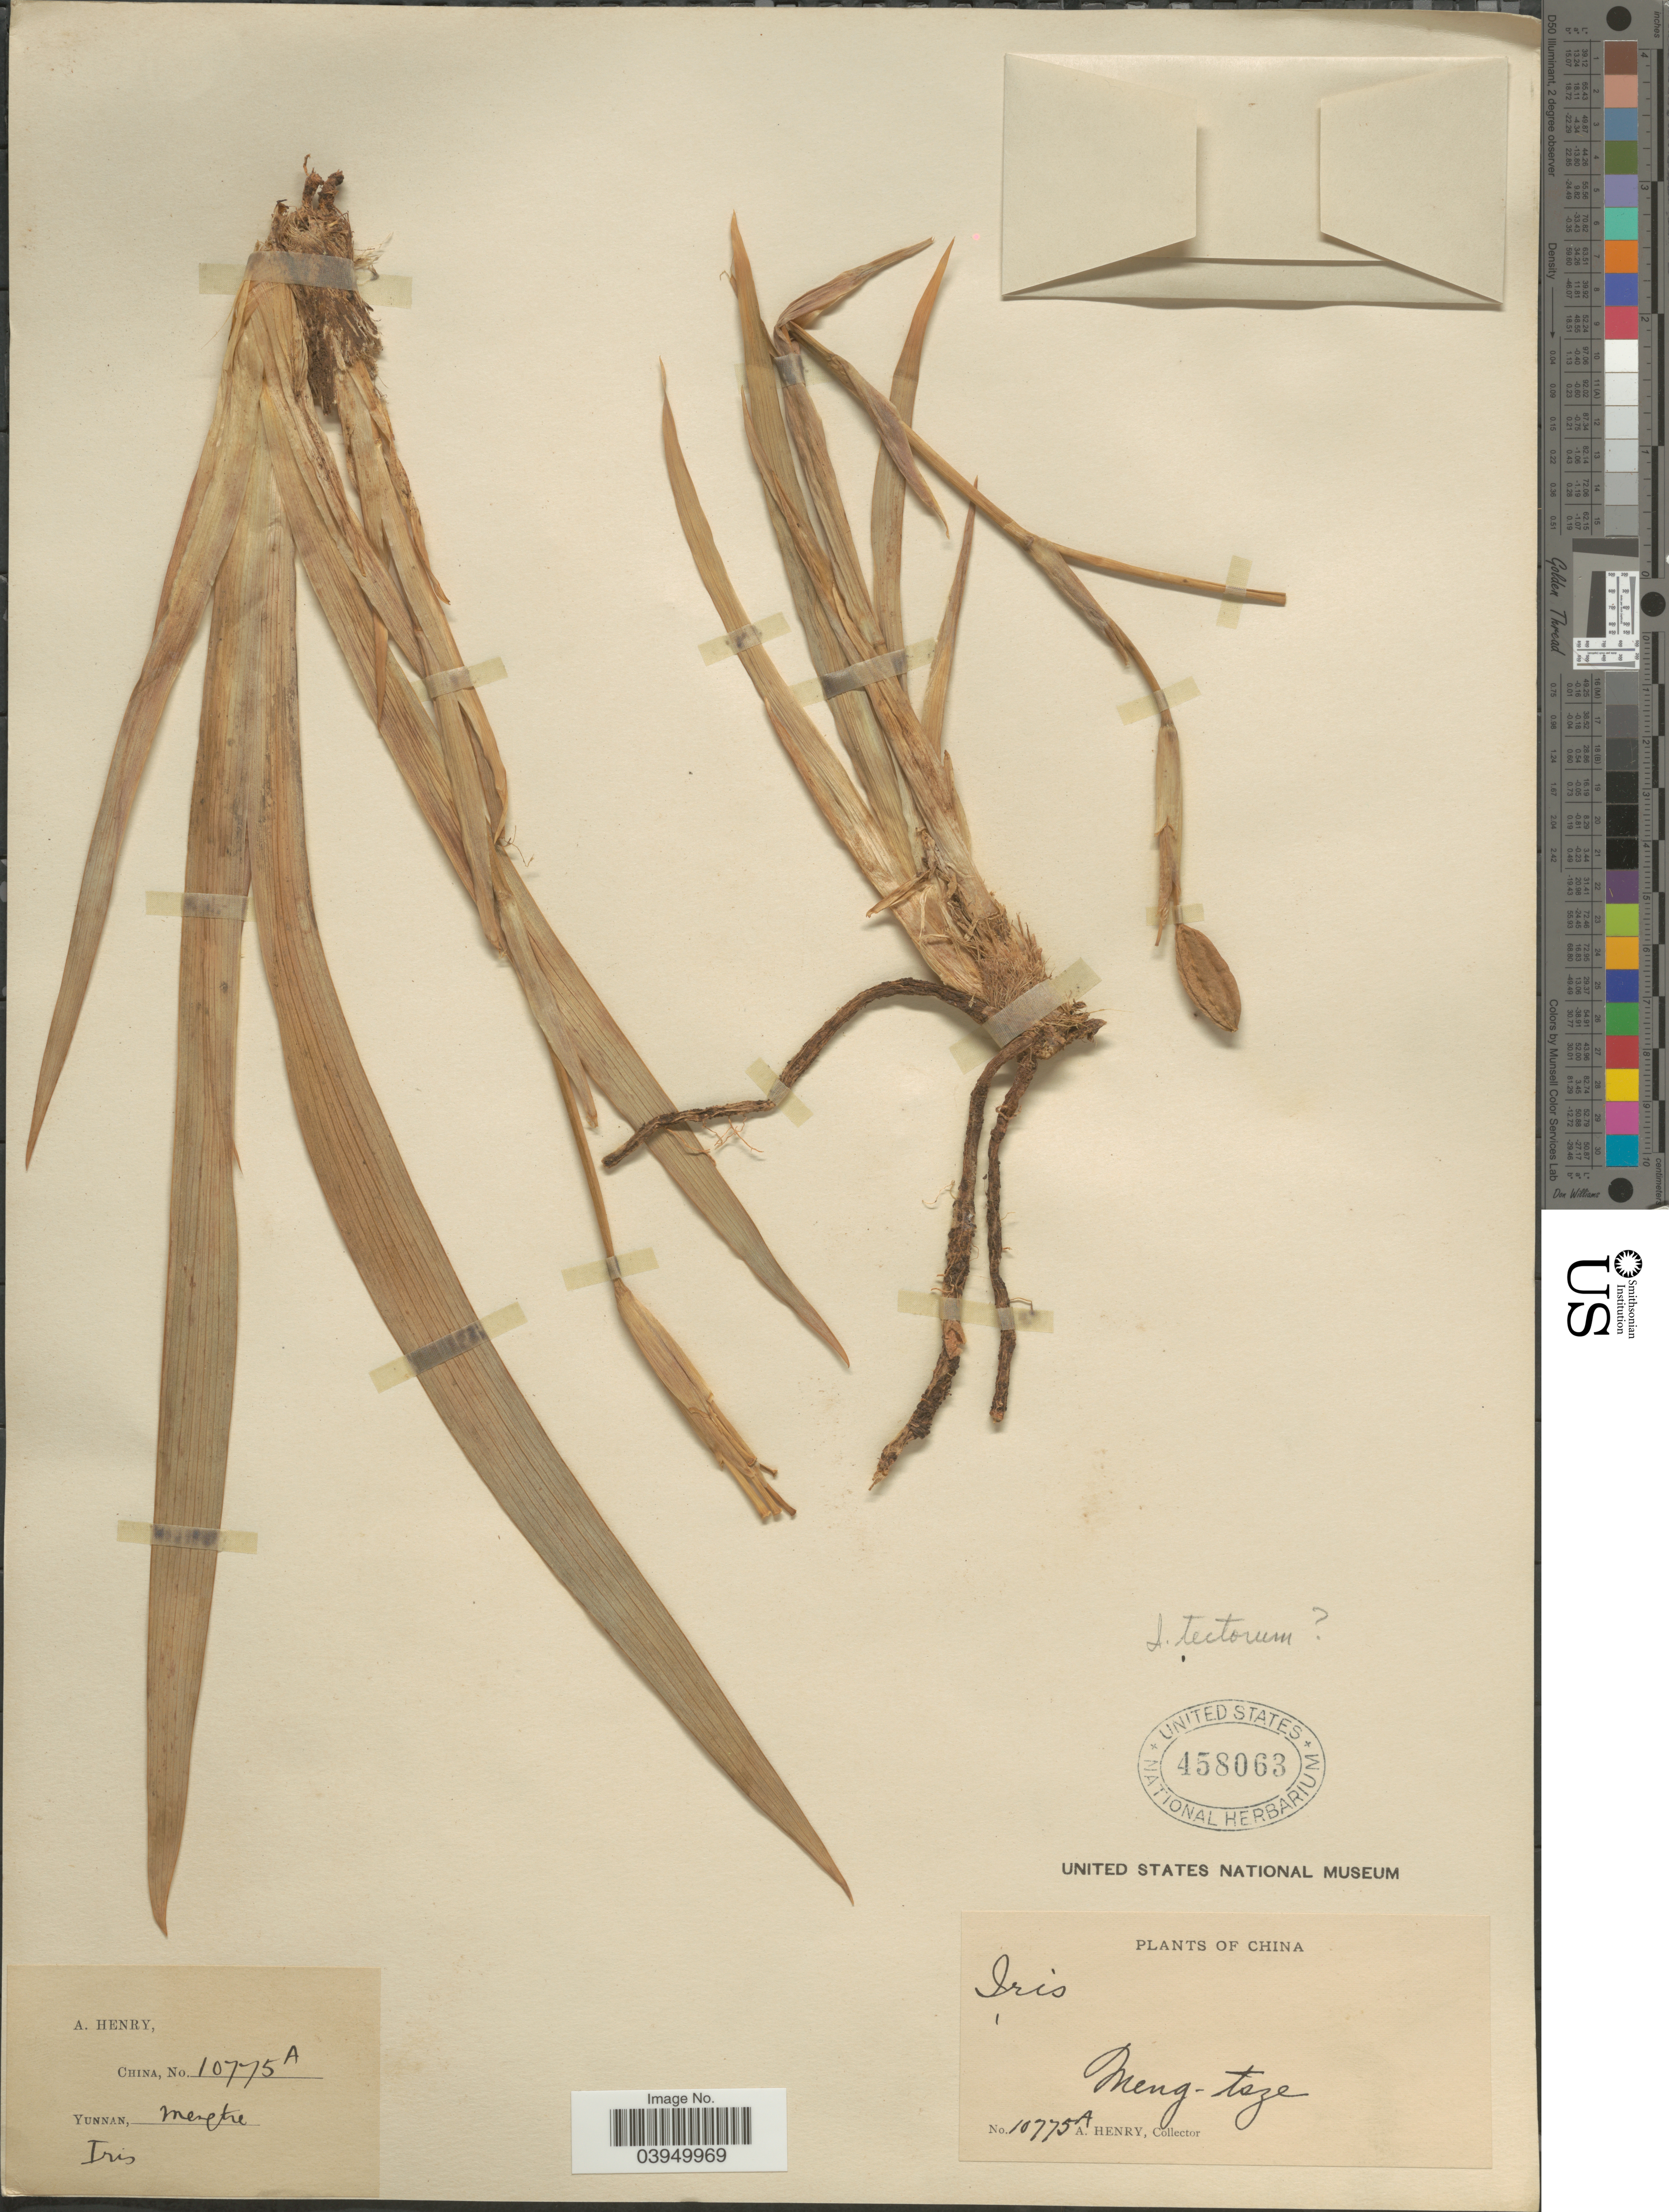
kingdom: Plantae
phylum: Tracheophyta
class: Liliopsida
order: Asparagales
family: Iridaceae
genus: Iris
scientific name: Iris sp.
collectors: A. Henry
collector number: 10775 A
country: China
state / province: Yunnan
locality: Meng-tsze.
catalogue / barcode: US 458063